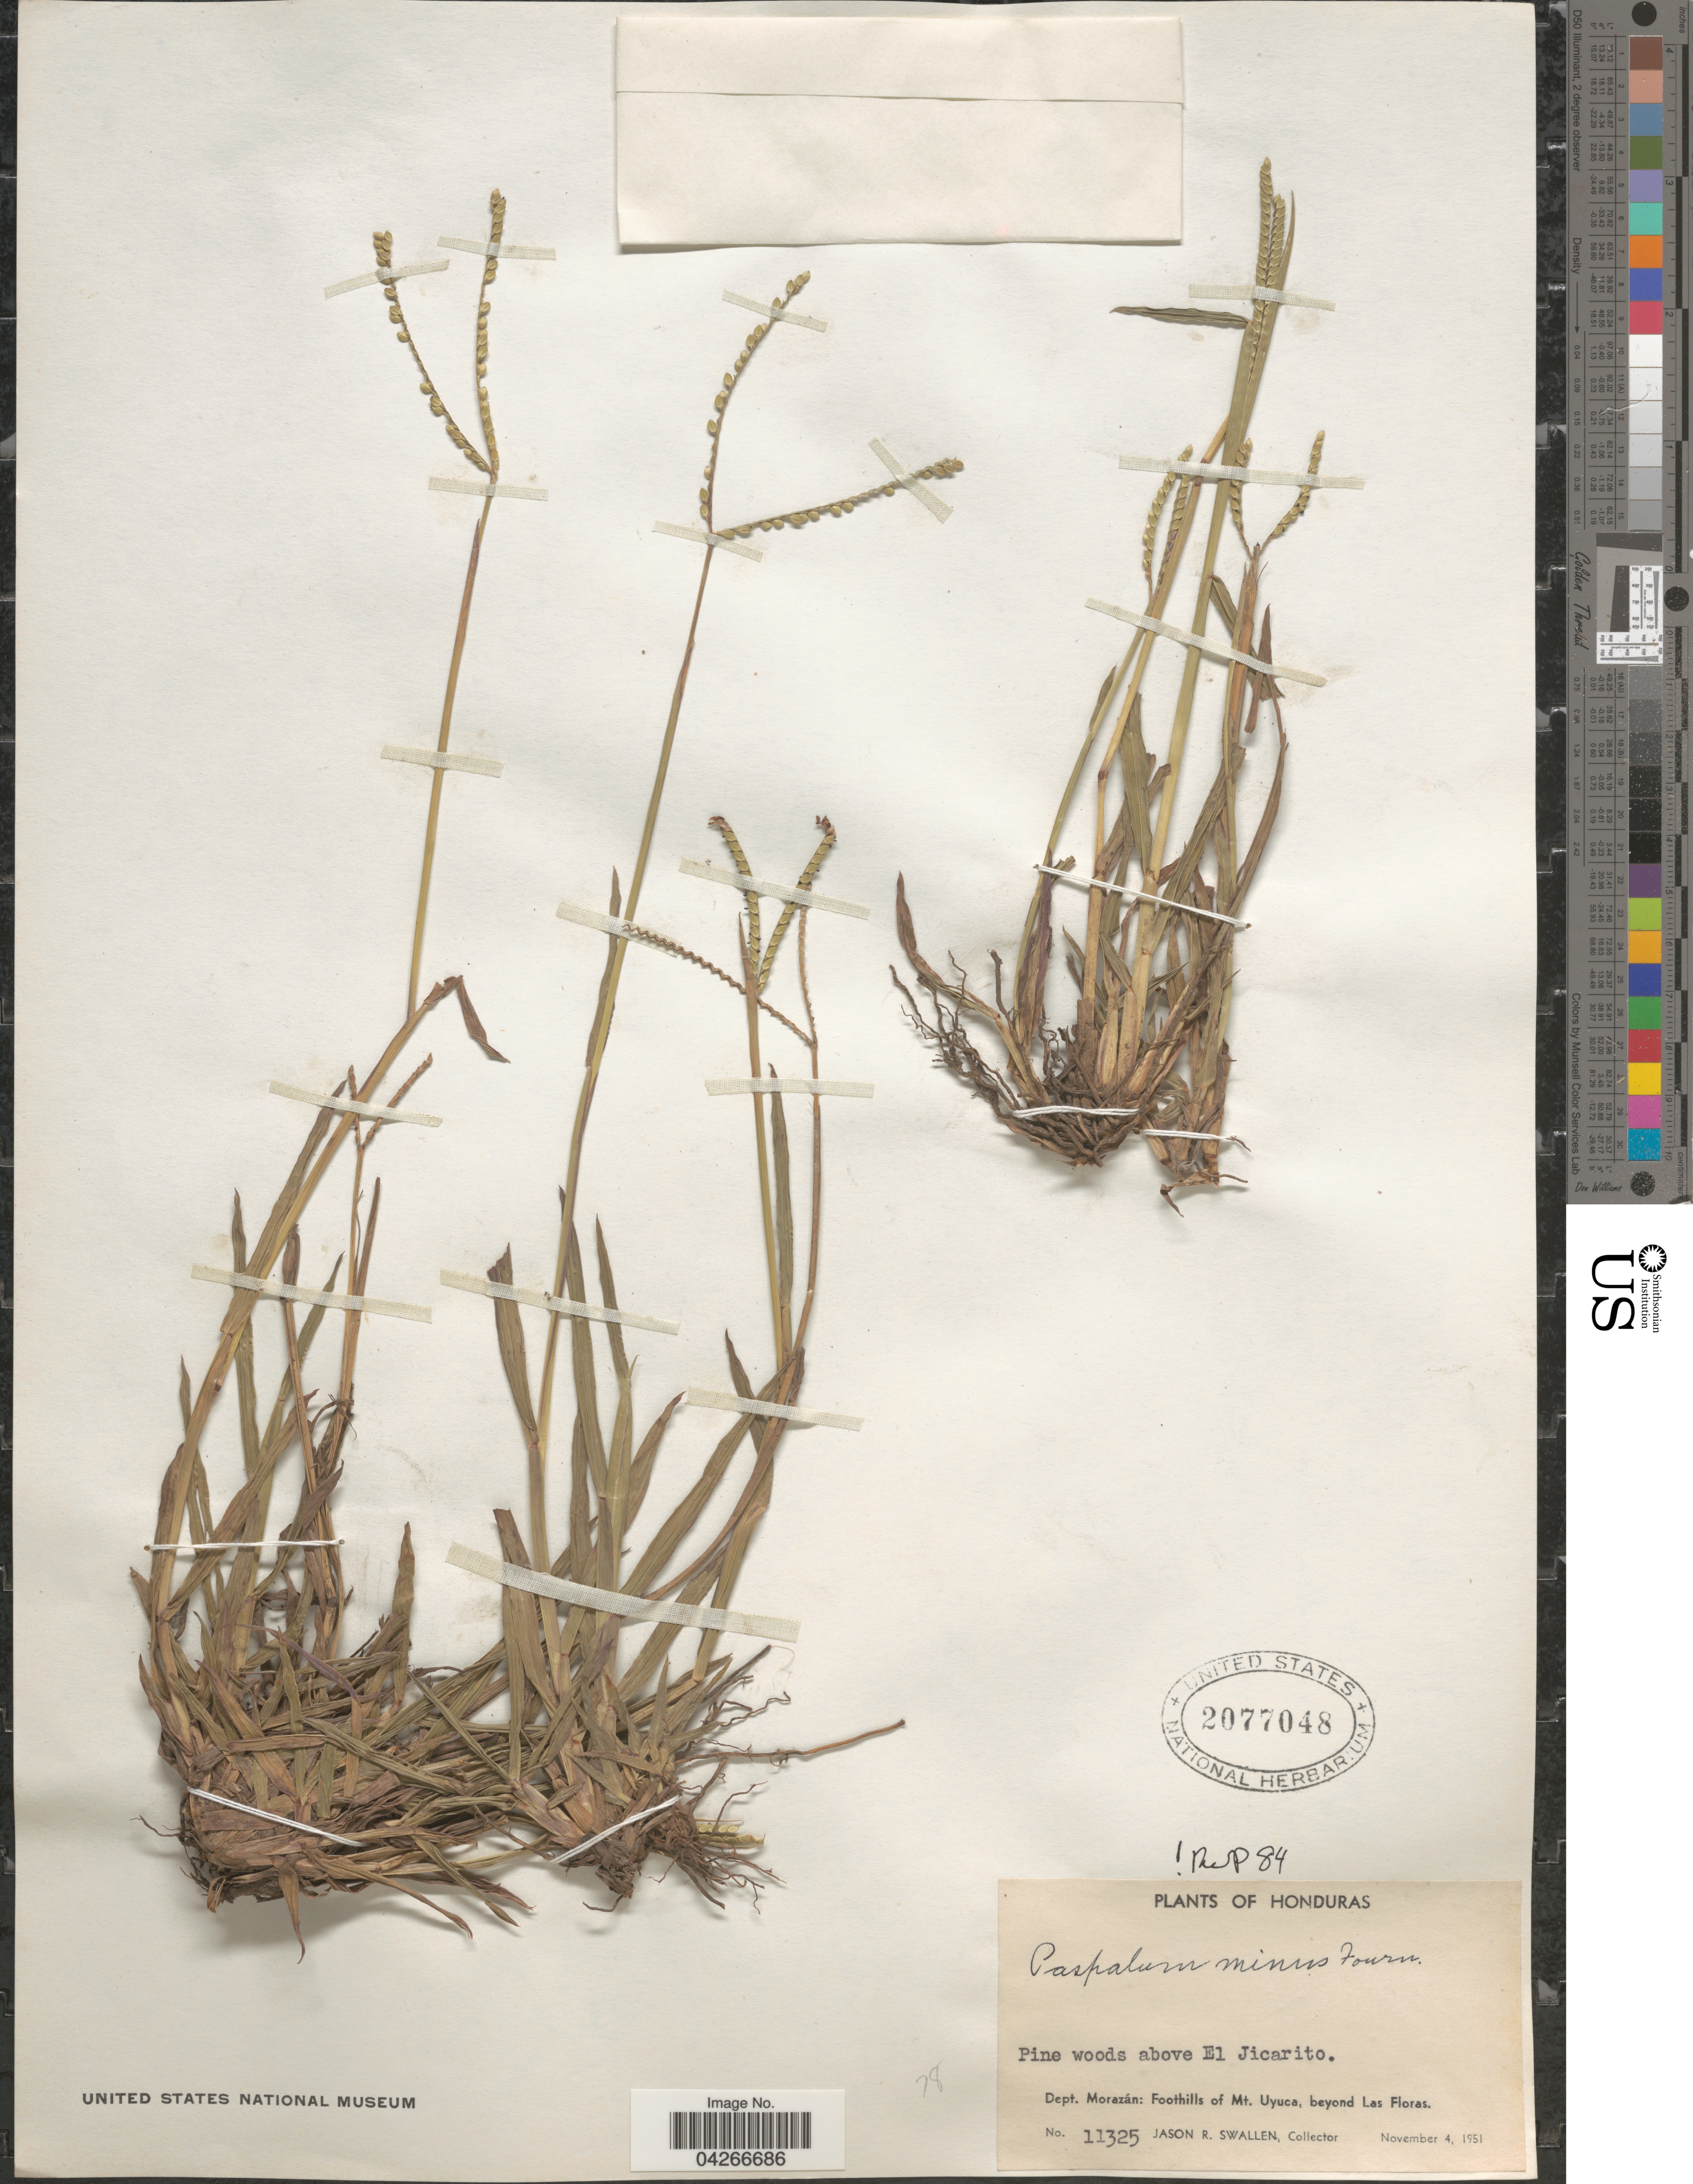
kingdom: Plantae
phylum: Tracheophyta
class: Liliopsida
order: Poales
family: Poaceae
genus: Paspalum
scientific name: Paspalum minus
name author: E. Fourn.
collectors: J. R. Swallen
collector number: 11325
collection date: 1951-11-04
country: Honduras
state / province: Fco. Morazán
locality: Pine woods above El Jicarito. Dept. Morazán: Foothills of Mt. Uyuca, beyond Las Floras.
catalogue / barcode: US 2077048